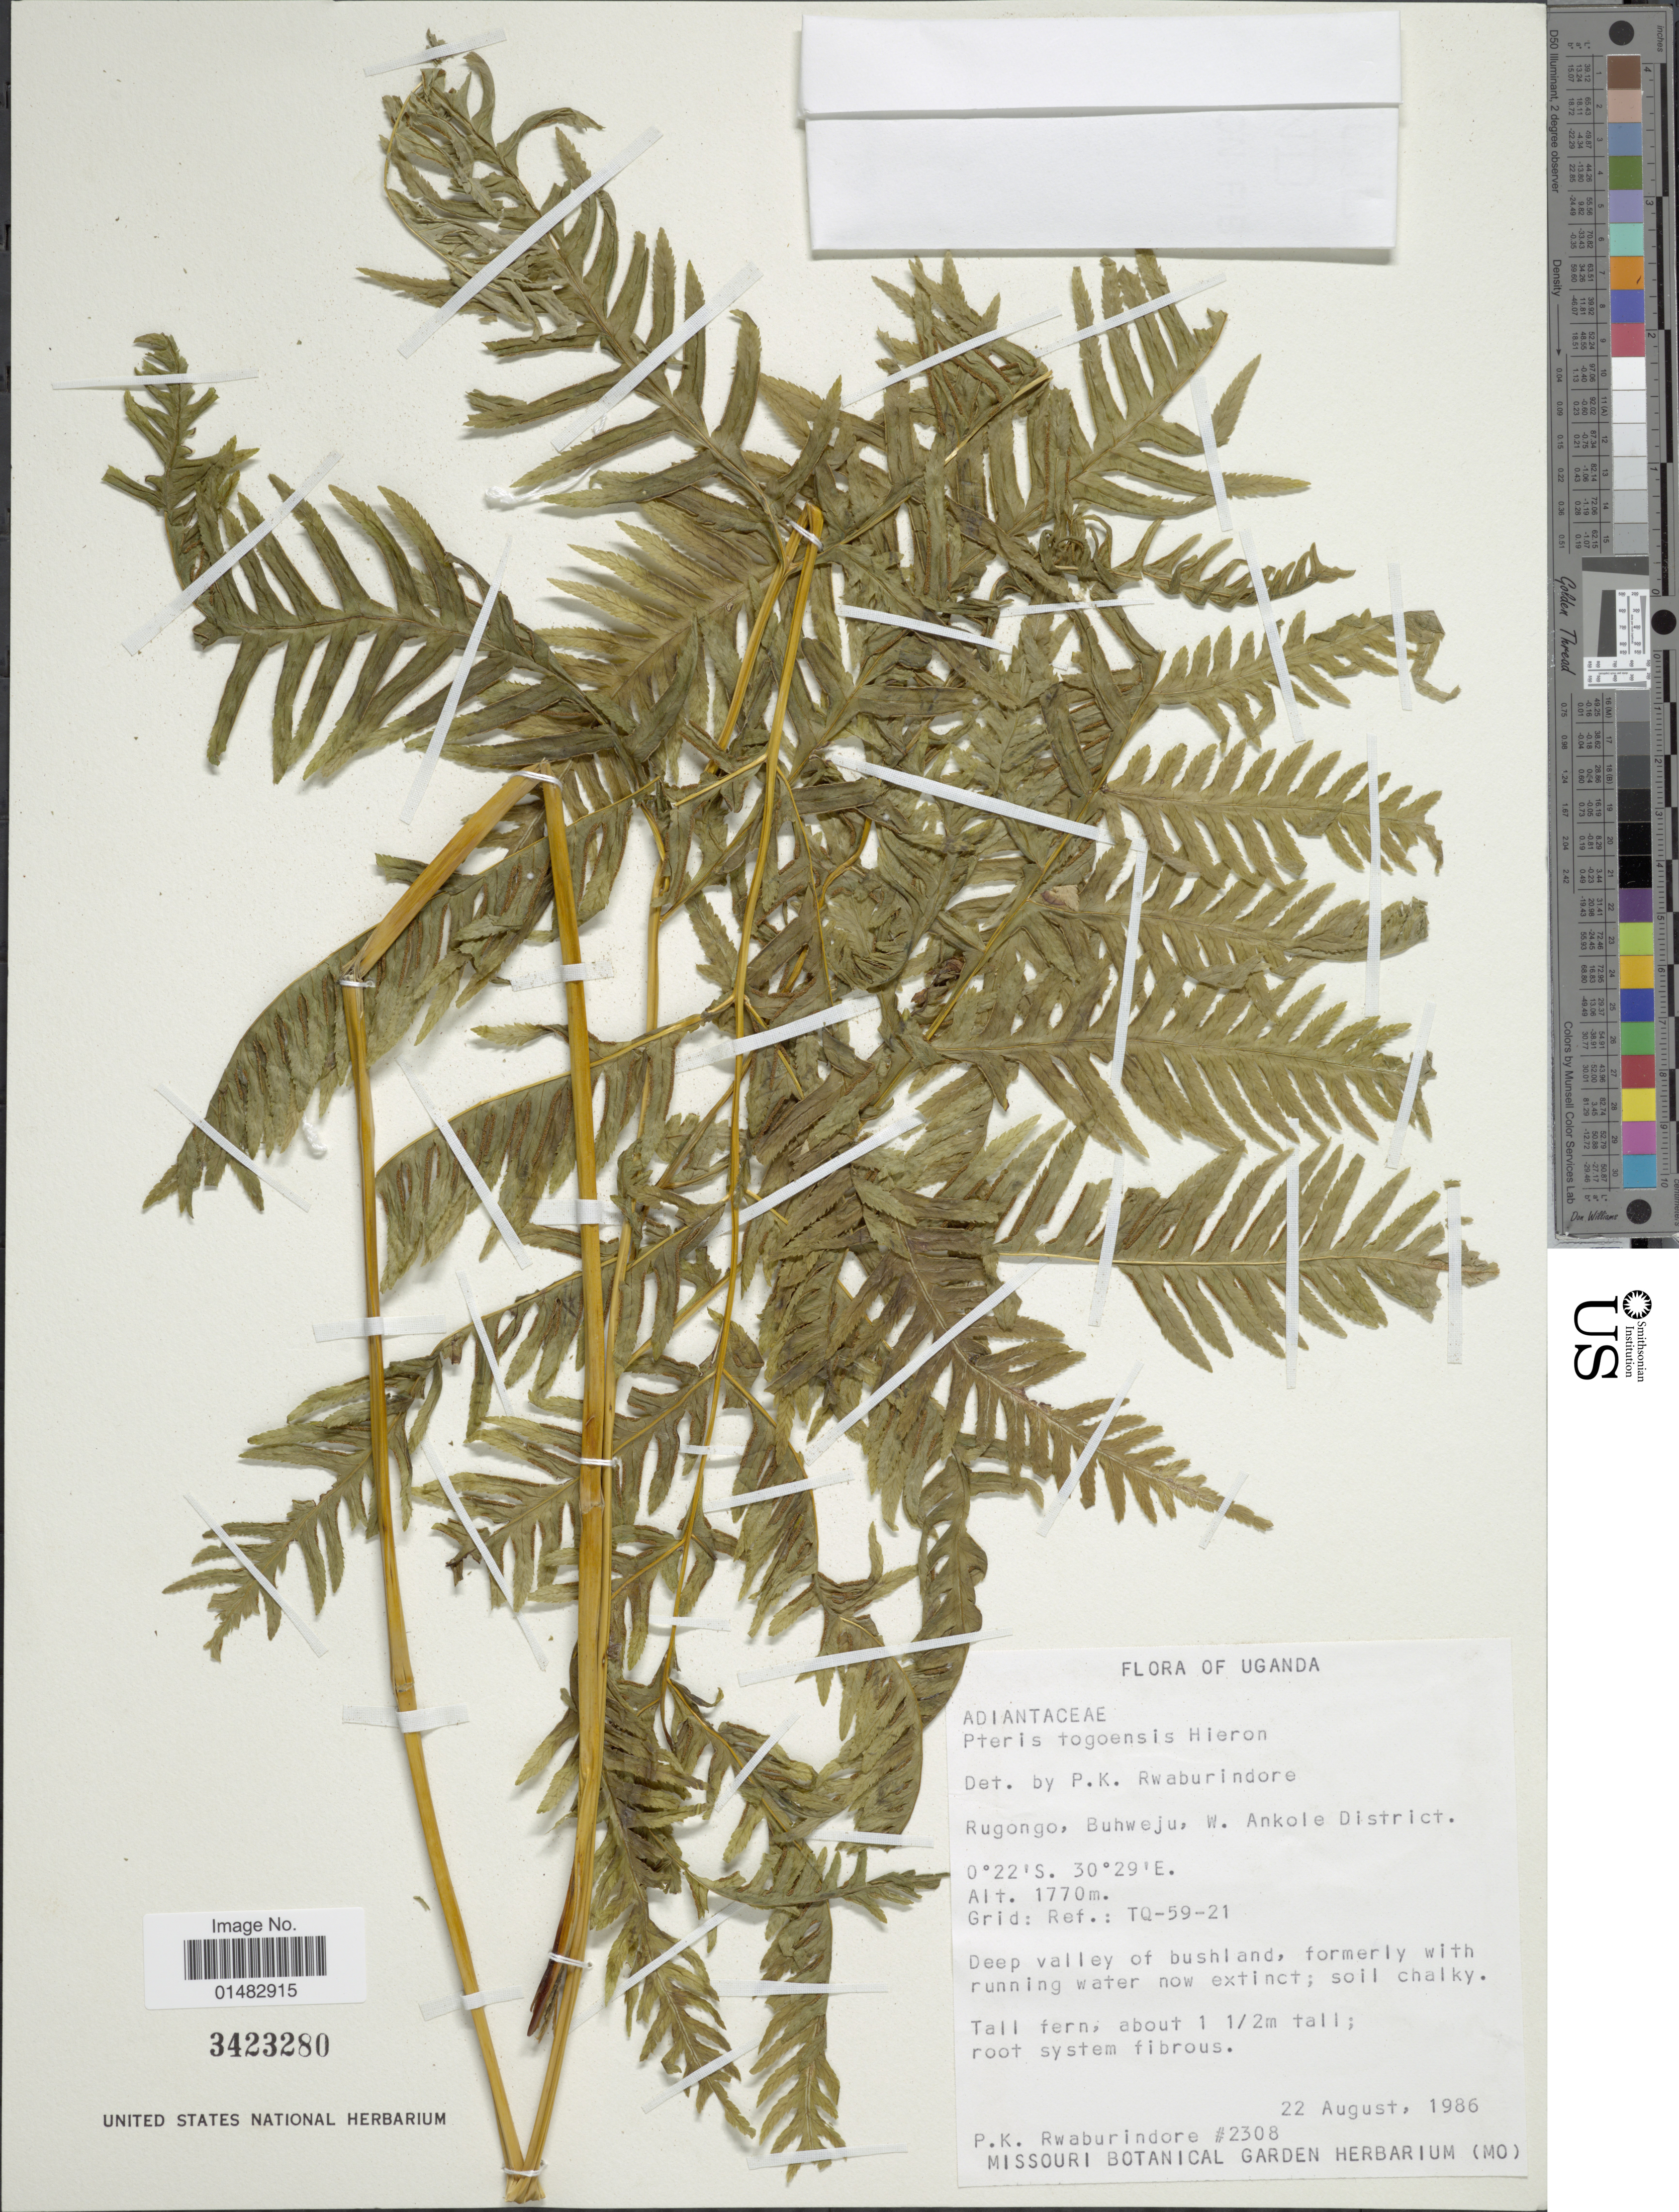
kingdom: Plantae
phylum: Tracheophyta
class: Polypodiopsida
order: Polypodiales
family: Pteridaceae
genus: Pteris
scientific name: Pteris togoensis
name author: Hieron.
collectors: P. Rwaburindore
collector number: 2308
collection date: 1986-08-22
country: Uganda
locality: Rugongo, Buhweju, W. Ankole District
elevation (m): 1770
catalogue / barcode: US 3423280